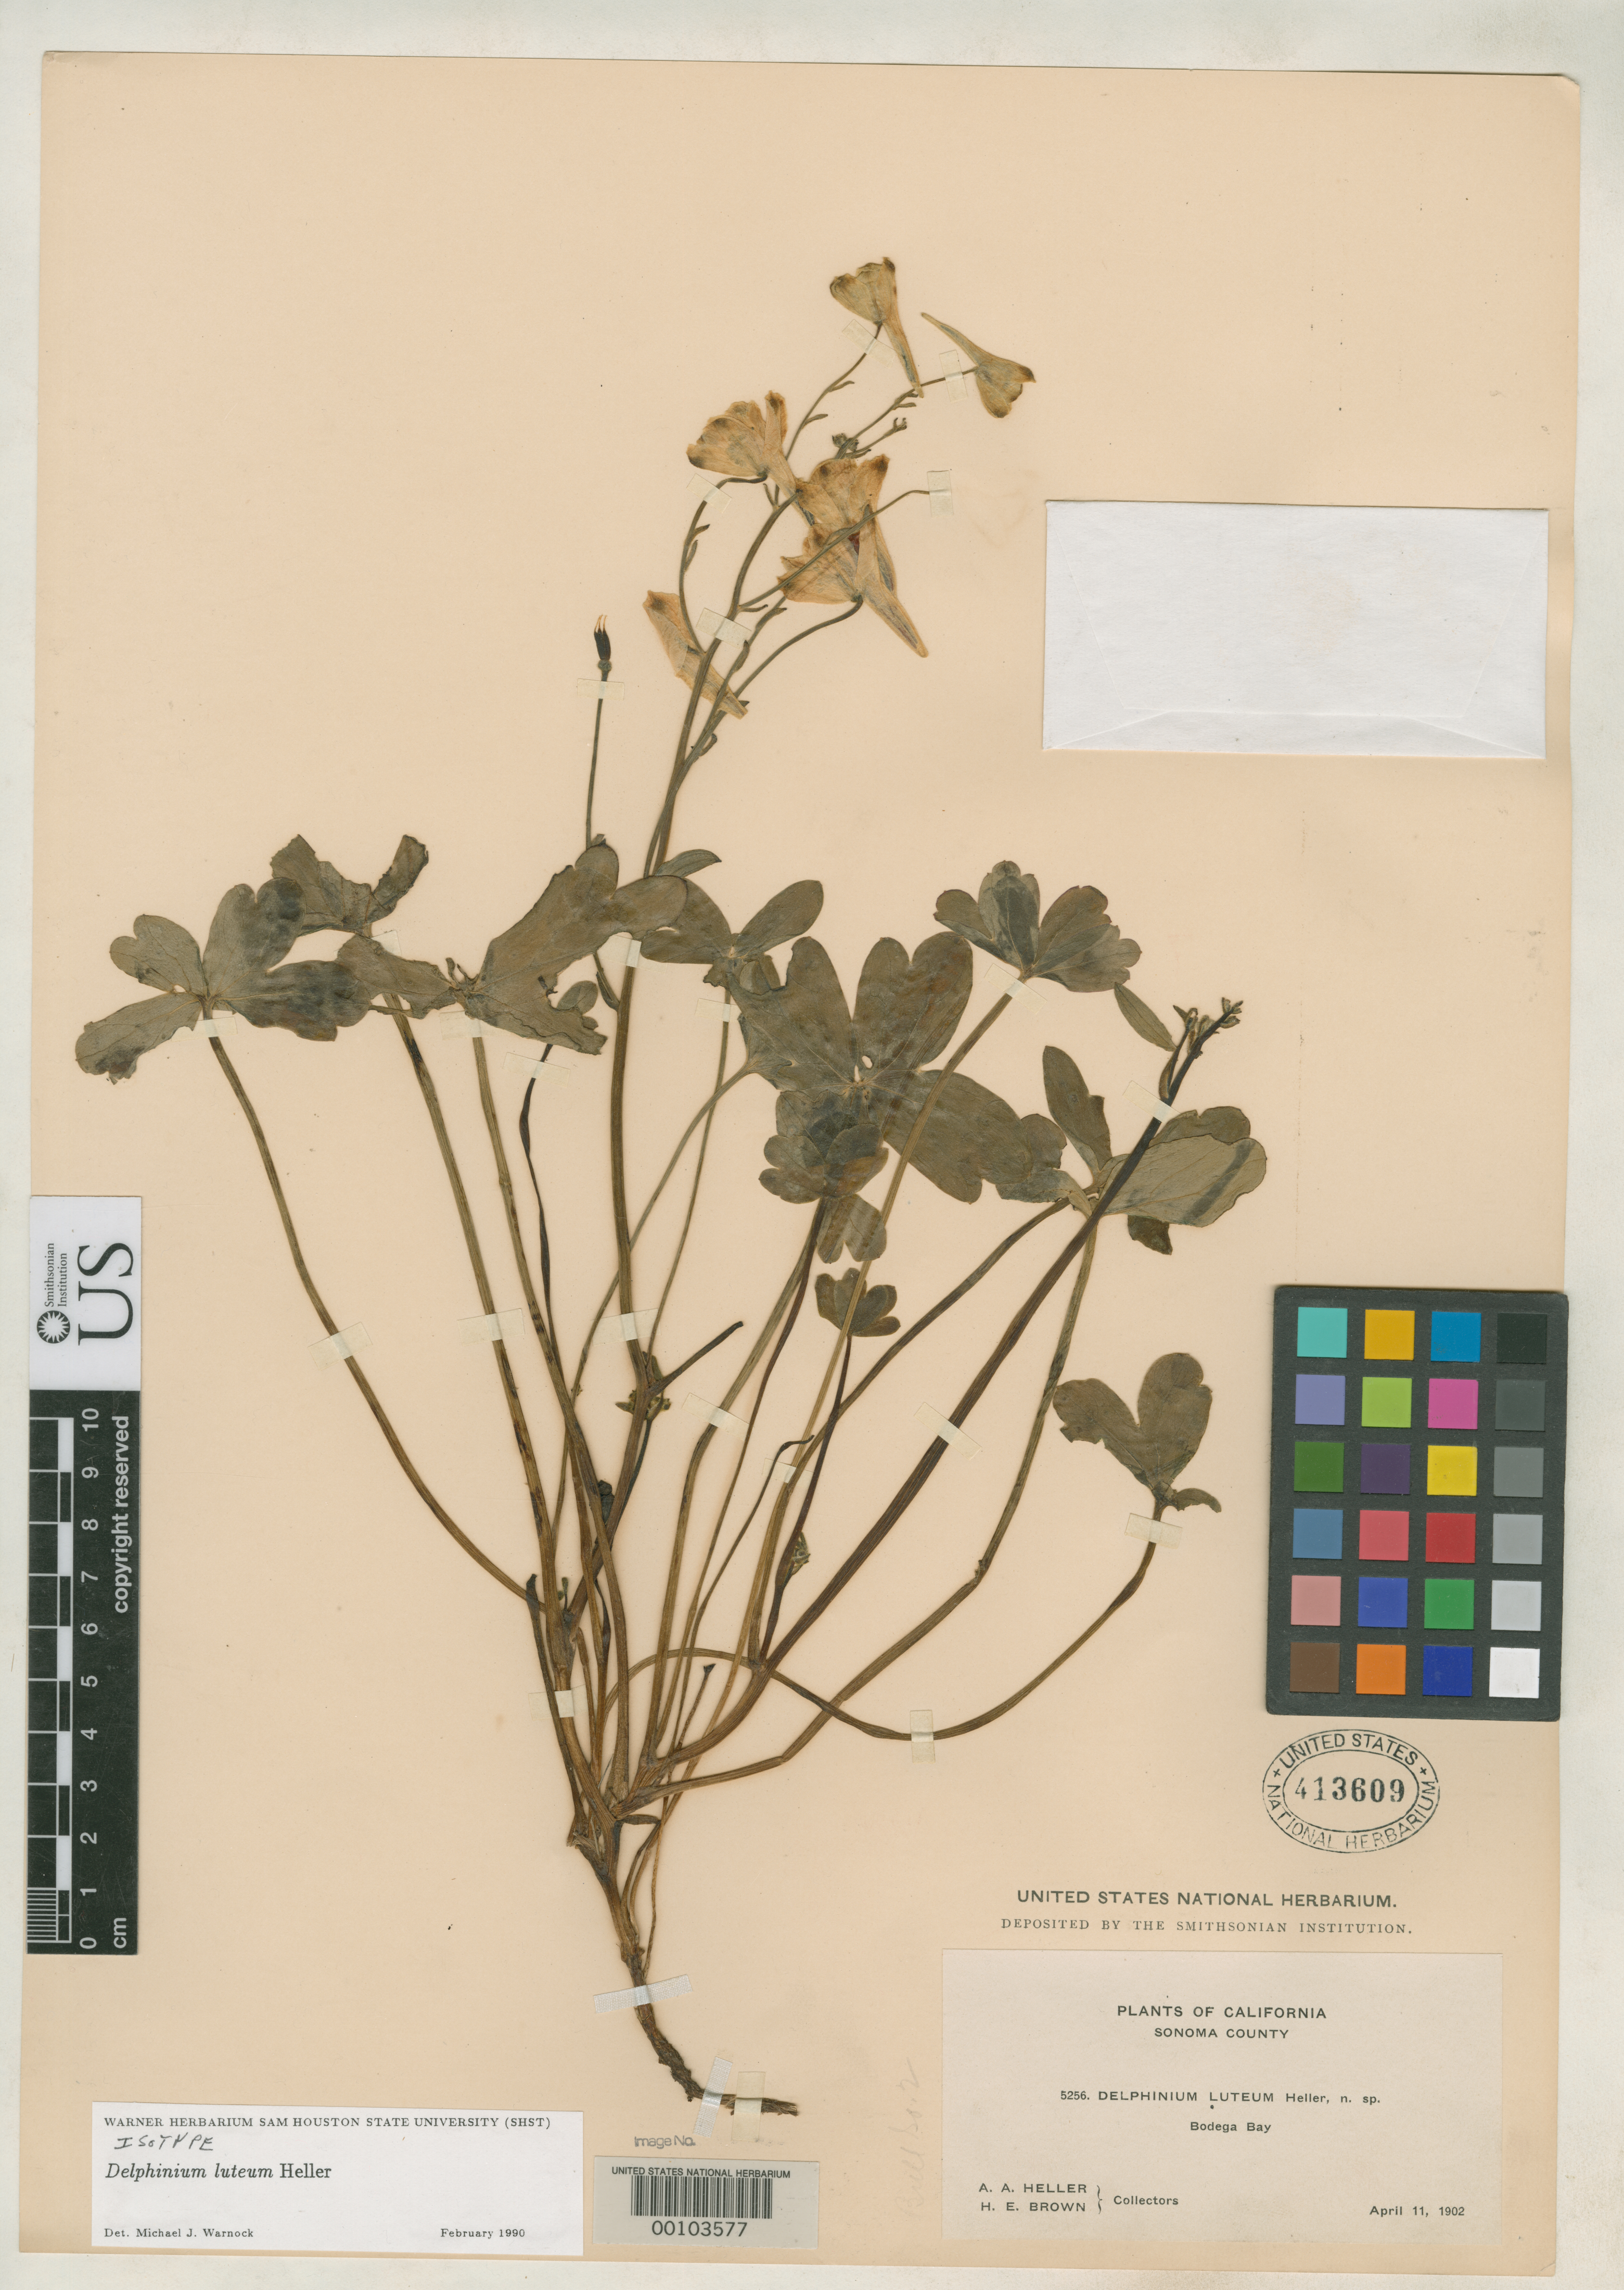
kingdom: Plantae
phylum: Tracheophyta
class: Magnoliopsida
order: Ranunculales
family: Ranunculaceae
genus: Delphinium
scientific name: Delphinium luteum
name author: A. Heller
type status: Isotype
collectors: A. A. Heller & H. E. Brown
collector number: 5256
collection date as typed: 11 Apr 1902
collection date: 1902-04-11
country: United States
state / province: California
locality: Near Bodega Bay along road to Bodega.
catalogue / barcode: US 413609